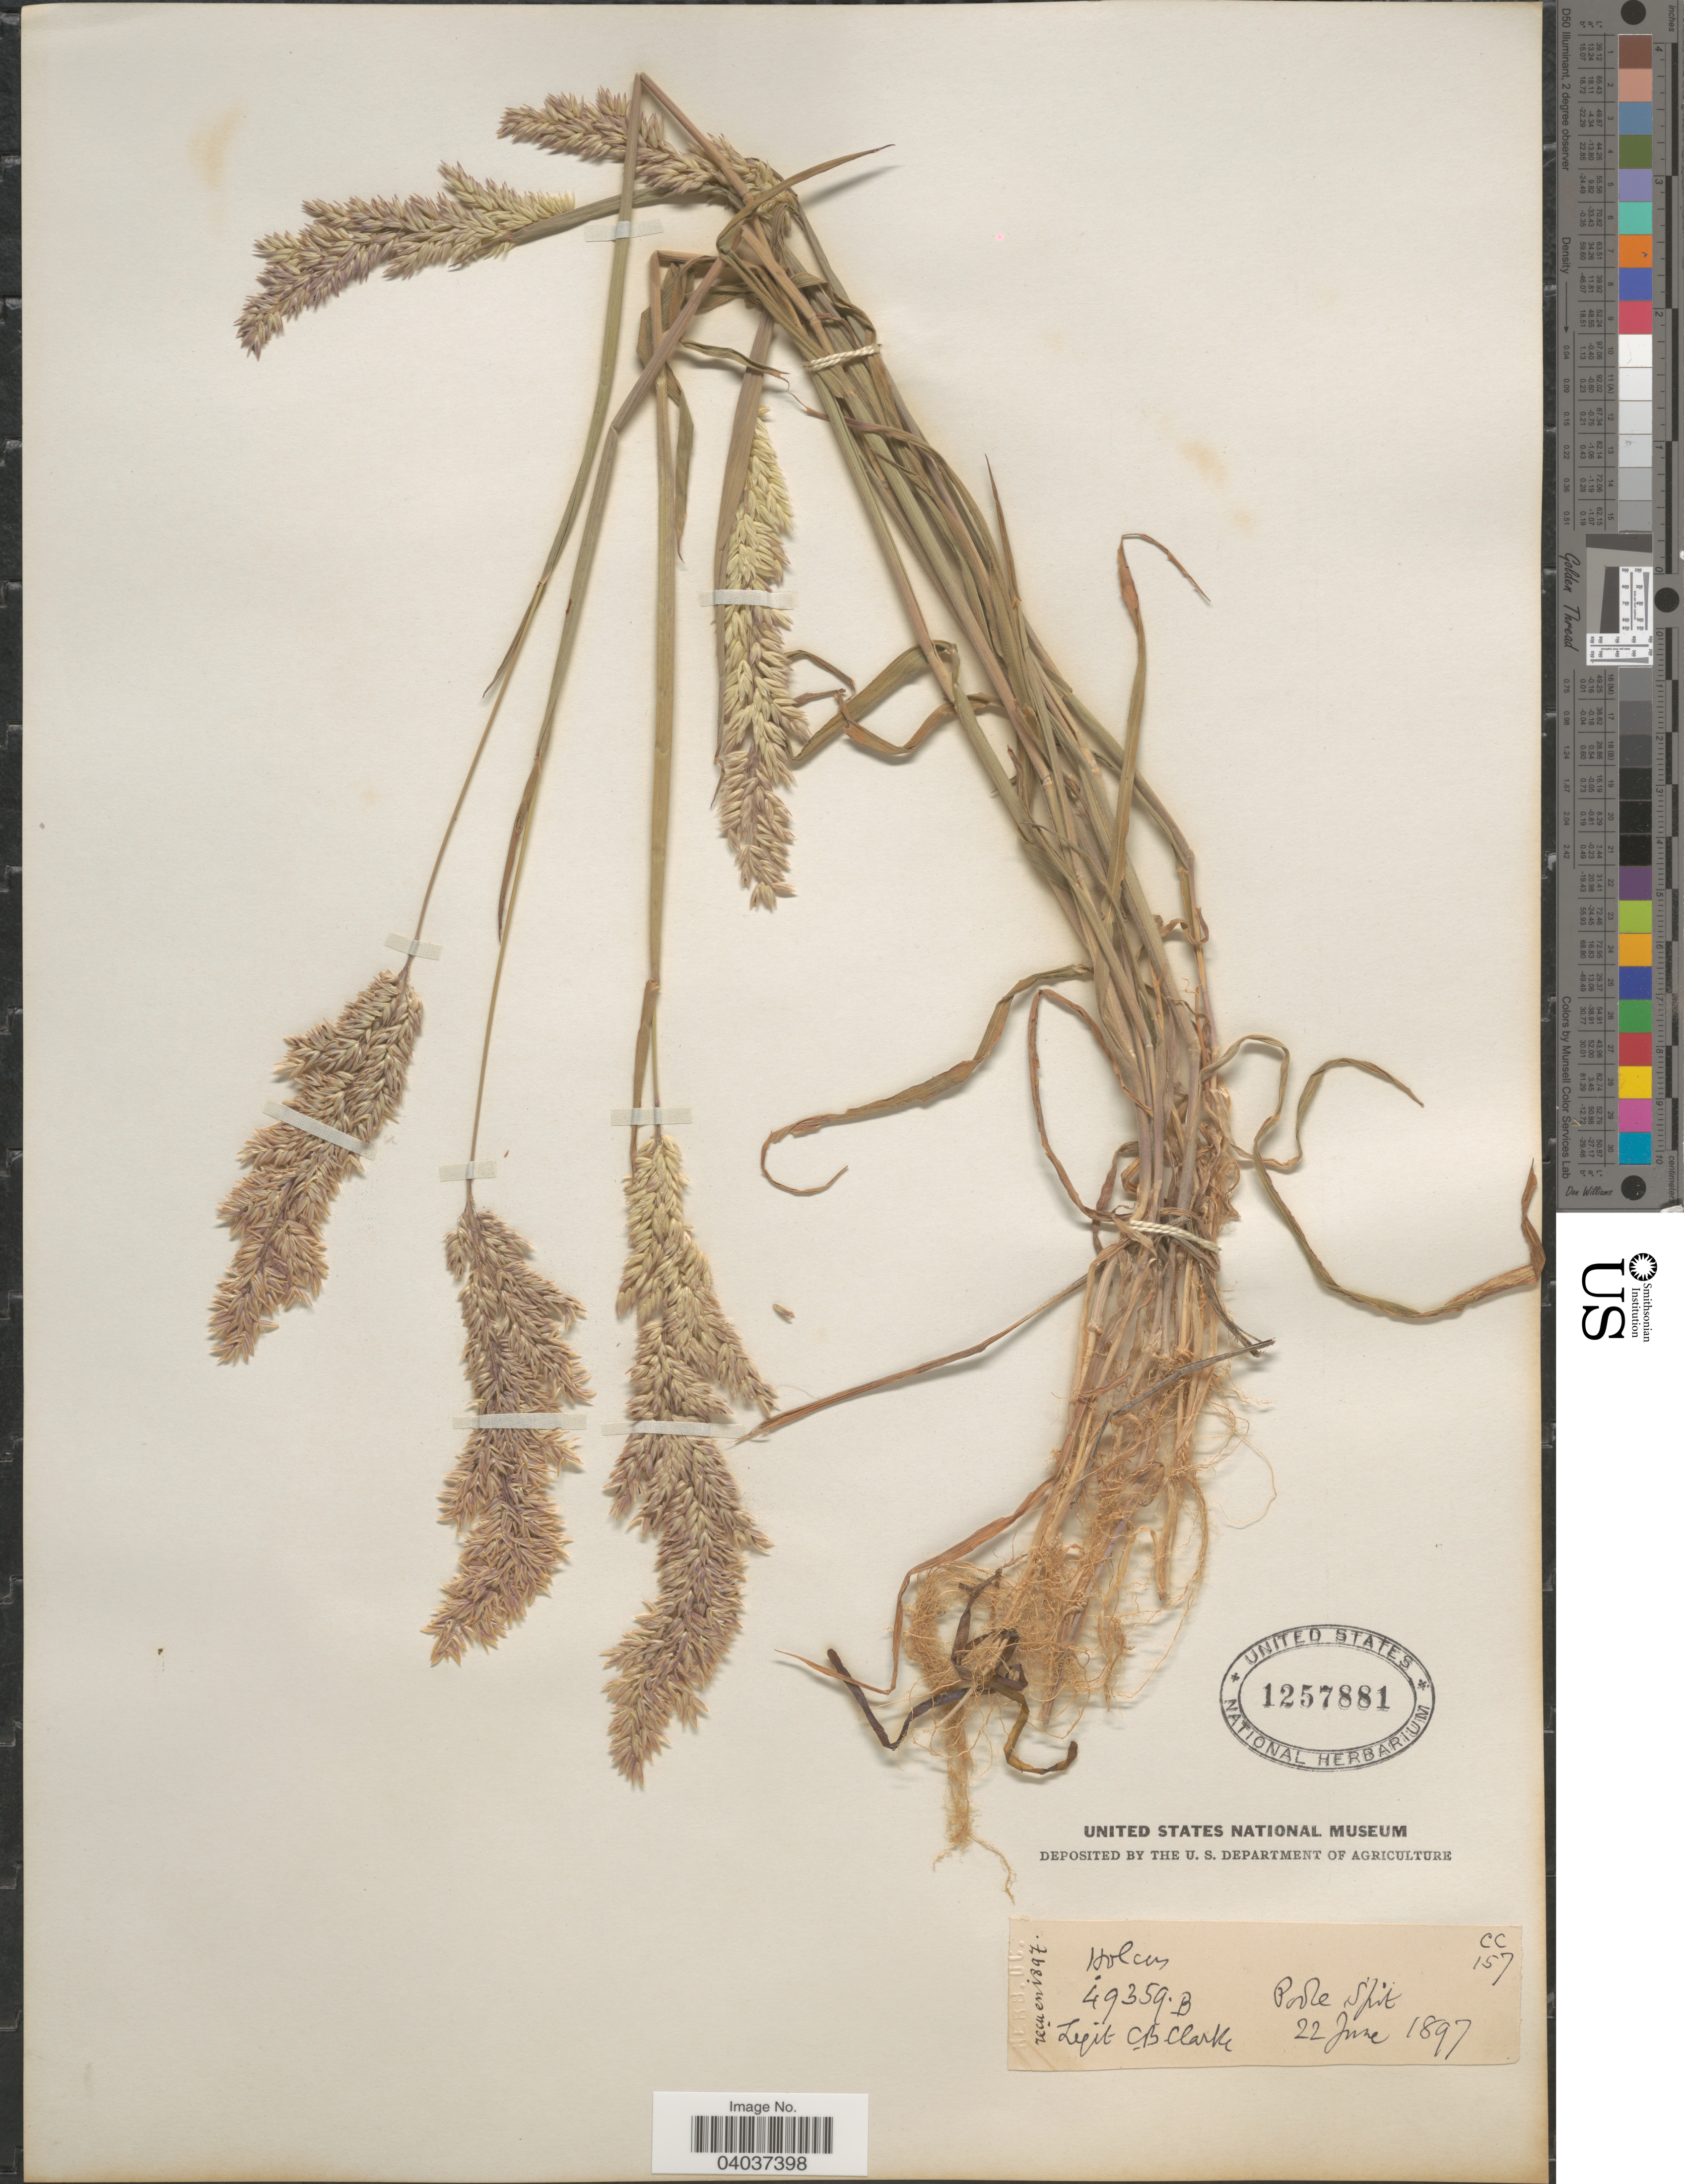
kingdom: Plantae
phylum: Tracheophyta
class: Liliopsida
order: Poales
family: Poaceae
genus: Holcus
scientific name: Holcus lanatus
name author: L.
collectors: C. B. Clarke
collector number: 49359B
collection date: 1897-06-22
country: United Kingdom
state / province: England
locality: Poole Spit.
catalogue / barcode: US 1257881